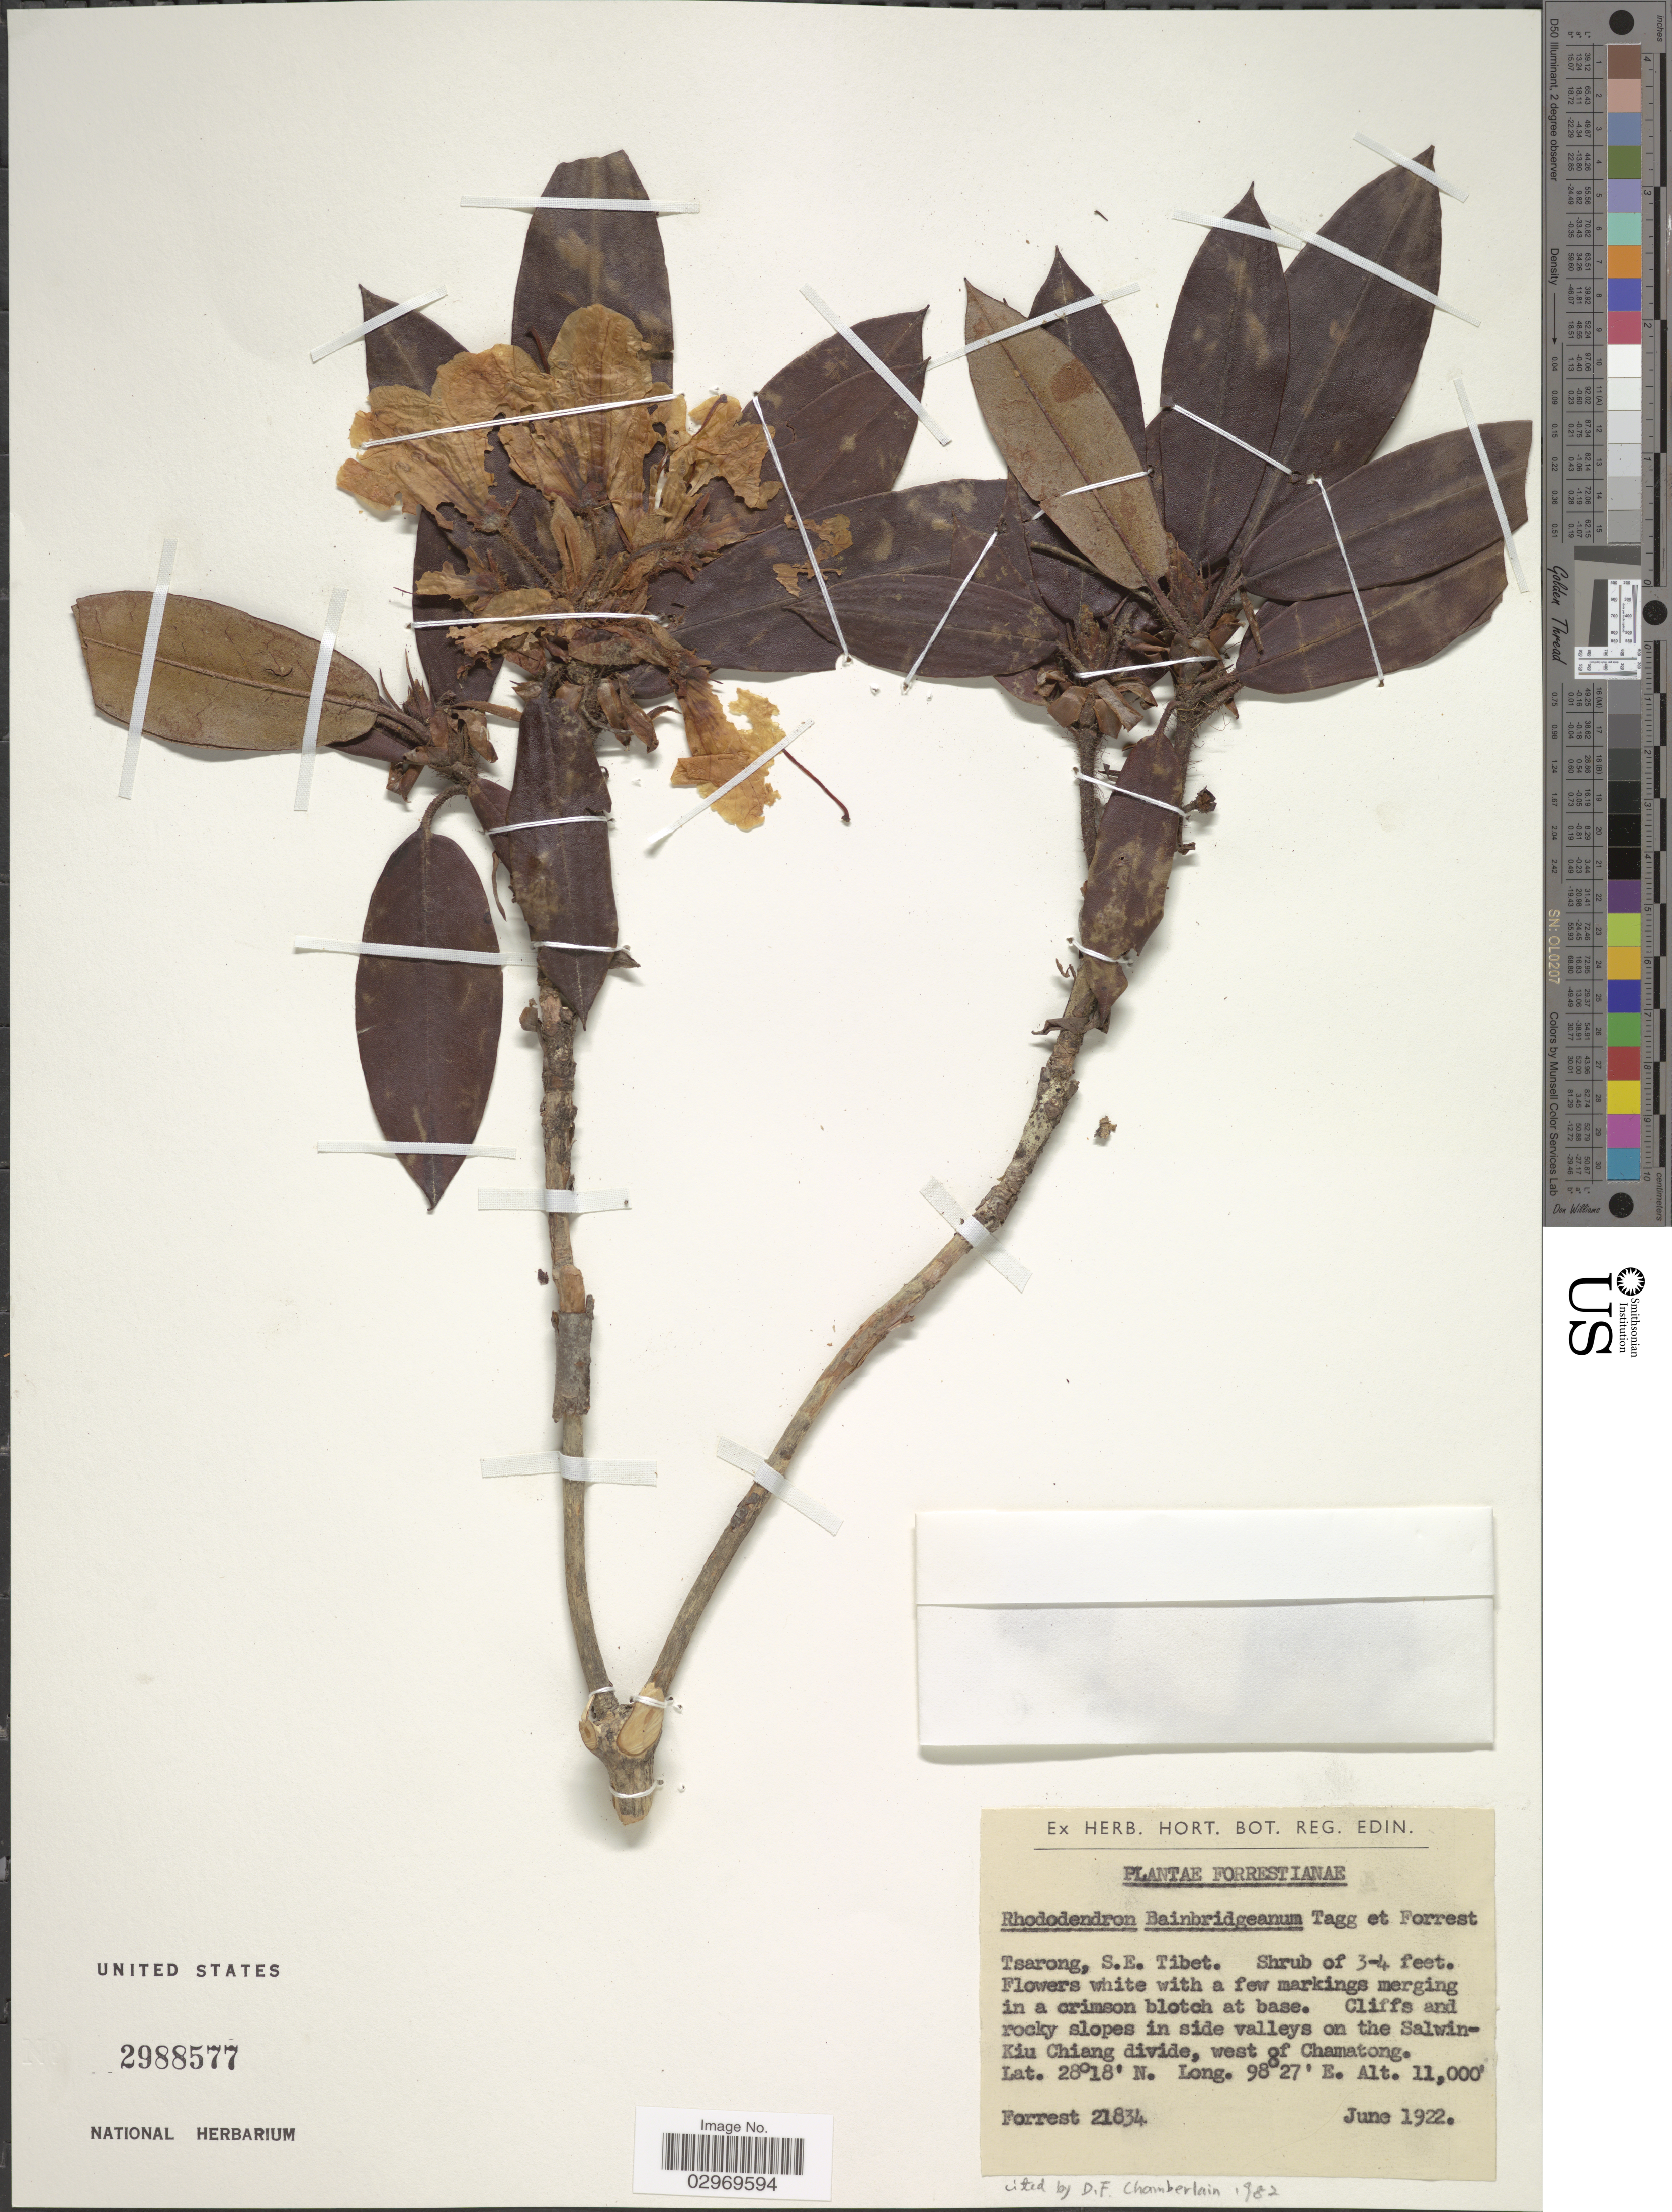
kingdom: Plantae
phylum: Tracheophyta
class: Magnoliopsida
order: Ericales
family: Ericaceae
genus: Rhododendron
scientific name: Rhododendron bainbridgeanum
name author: Tagg & Forrest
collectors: -. Forrest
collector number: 21834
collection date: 1922-06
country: China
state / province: Xizang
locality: Tsarong, S.E. Tibet, Cliffs and rocky slopes in side valleys on the Salwin-Kiu Chiang divide, west of Chamatong.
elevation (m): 3353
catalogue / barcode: US 2988577